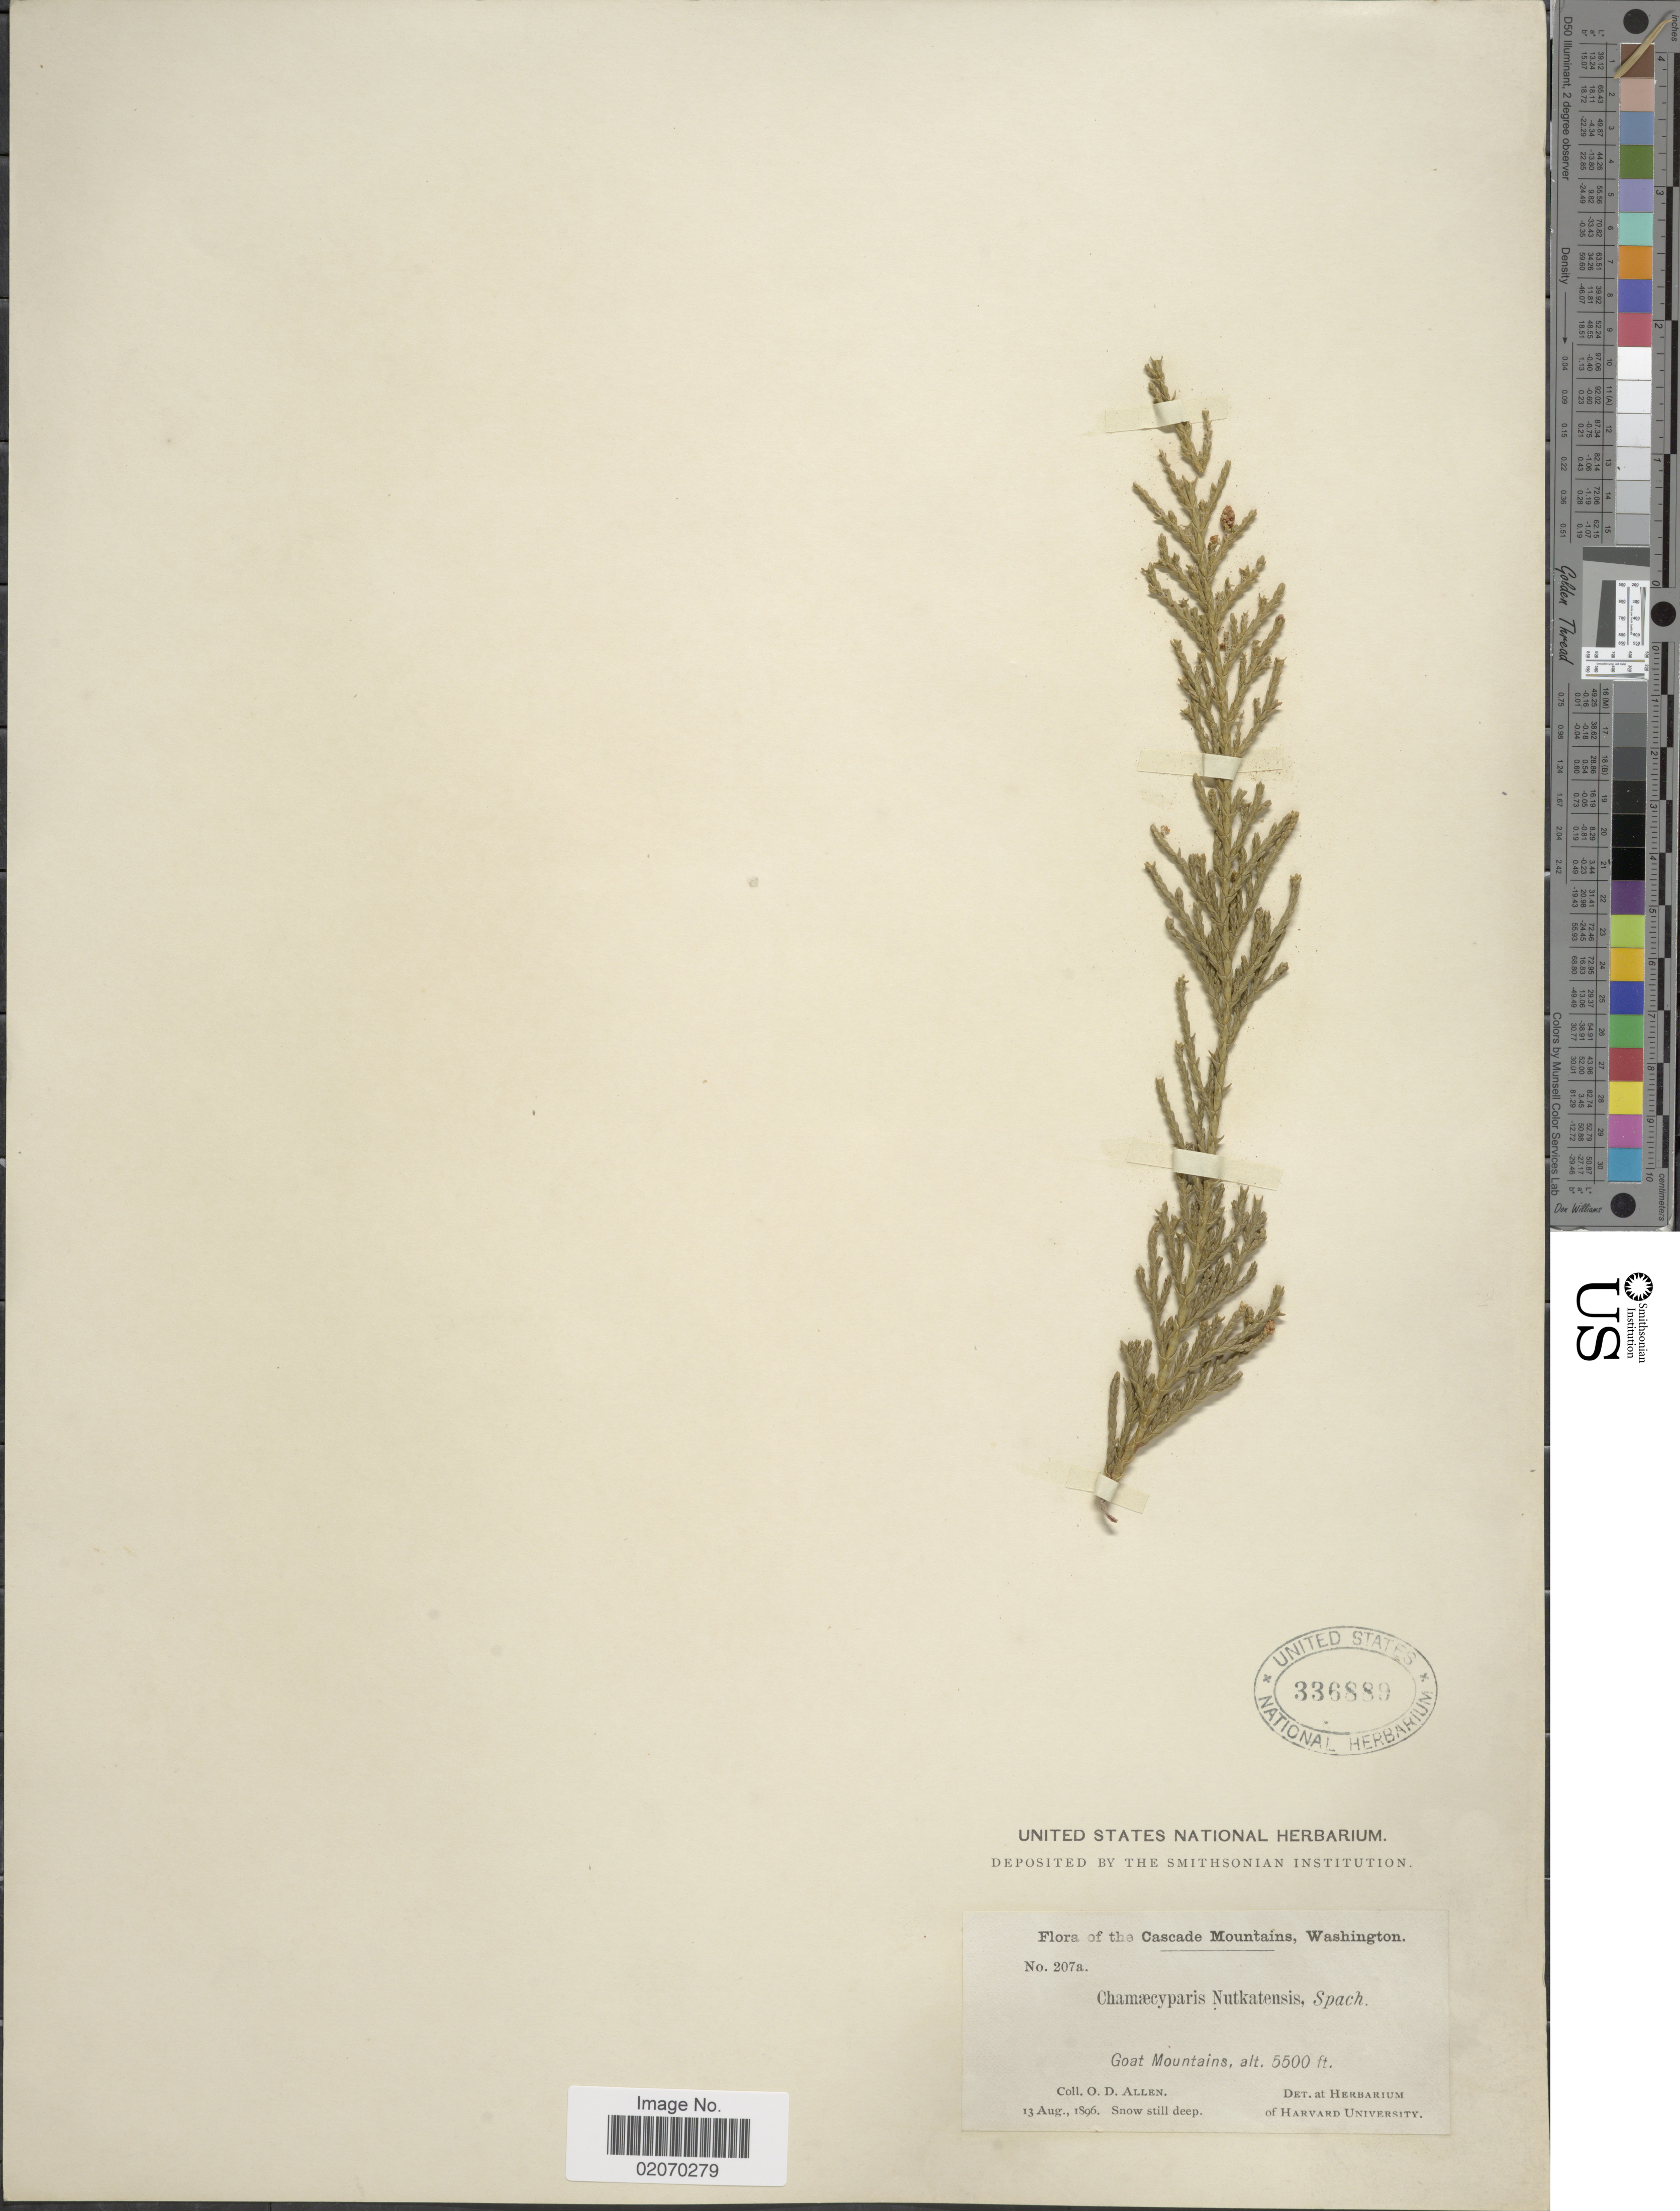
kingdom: Plantae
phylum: Tracheophyta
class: Pinopsida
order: Pinales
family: Cupressaceae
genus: Chamaecyparis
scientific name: Chamaecyparis nootkatensis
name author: (D. Don) Spach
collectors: O. D. Allen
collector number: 207a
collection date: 1896-08-13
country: United States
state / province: Washington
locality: Cascade Mountains. Goat Mountains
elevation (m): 1676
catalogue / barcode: US 336889